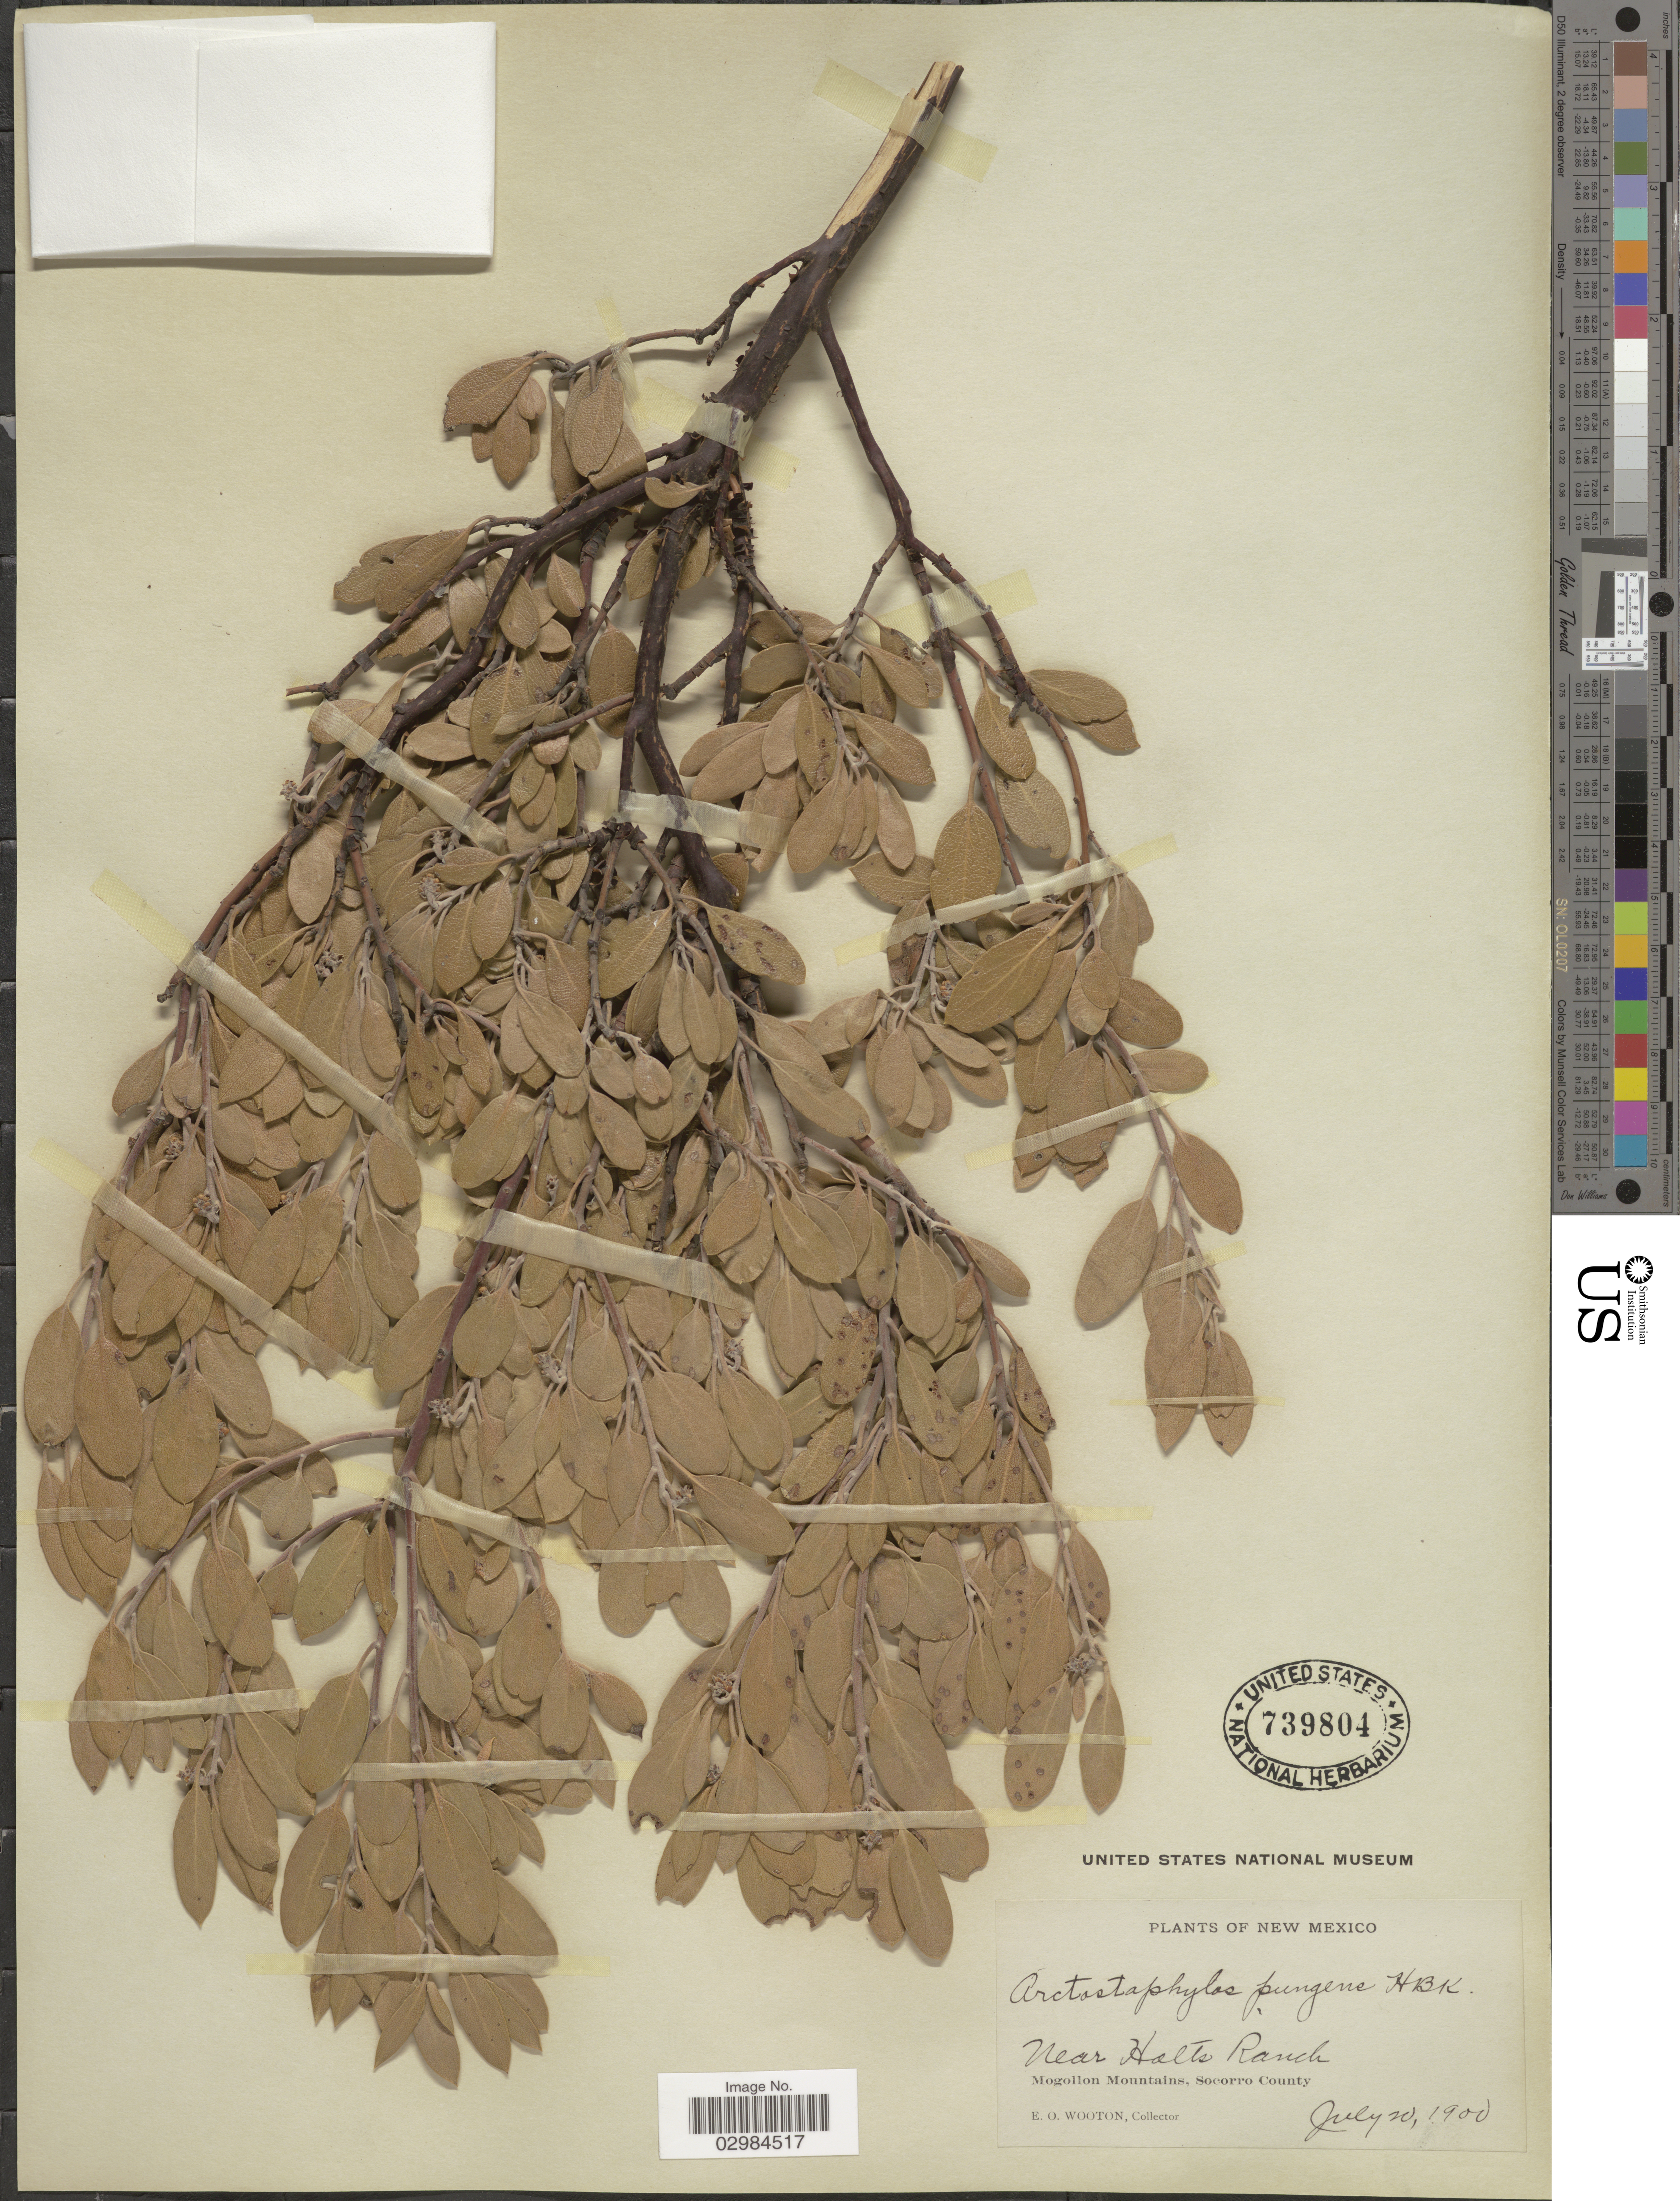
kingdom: Plantae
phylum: Tracheophyta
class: Magnoliopsida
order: Ericales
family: Ericaceae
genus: Arctostaphylos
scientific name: Arctostaphylos pungens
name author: Kunth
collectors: E. O. Wooton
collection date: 1900-07-20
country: United States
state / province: New Mexico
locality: Near Halts Ranch. Mogollon Mountains, Socorro County.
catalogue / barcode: US 739804